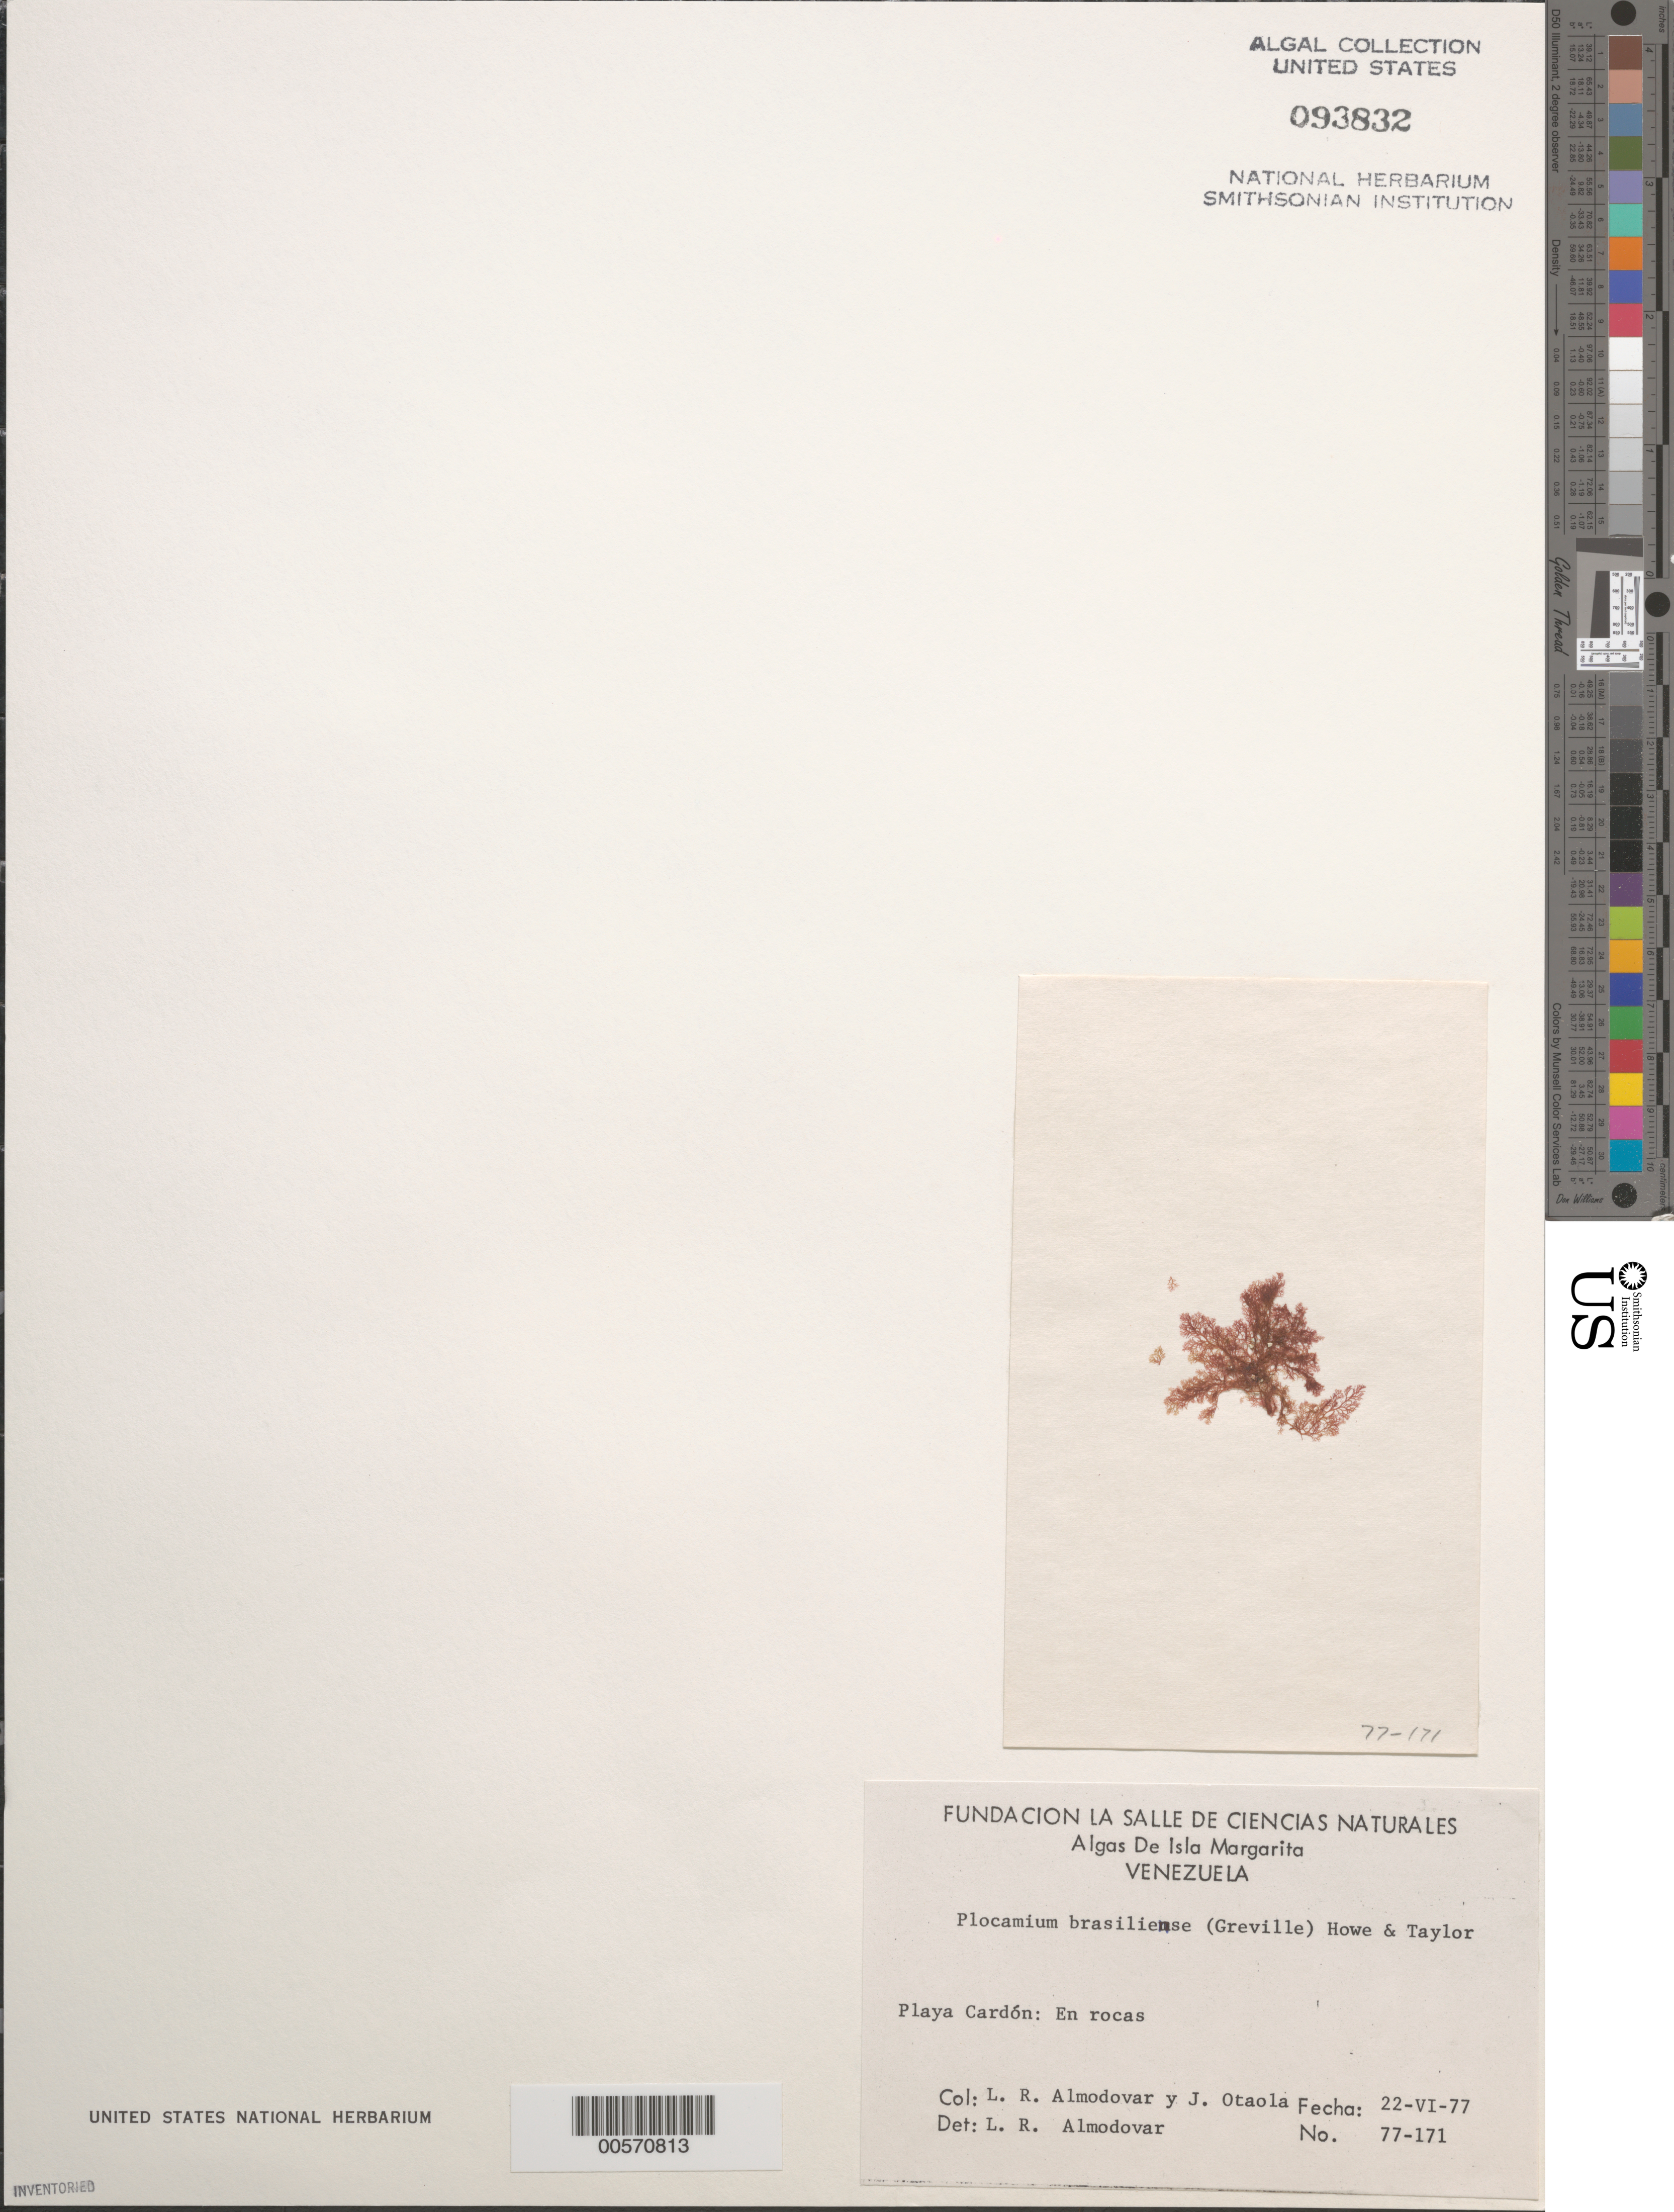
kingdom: Plantae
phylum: Rhodophyta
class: Florideophyceae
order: Plocamiales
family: Plocamiaceae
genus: Plocamium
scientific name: Plocamium brasiliense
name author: (Grev. in Saint-Hilaire) M. Howe & W.R. Taylor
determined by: Almodovar, L. R.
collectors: L. Almodovar & J. Otaola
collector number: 77-171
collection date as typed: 22 Jun 1977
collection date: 1977-06-22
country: Venezuela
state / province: Nueva Esparta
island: Margarita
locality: Playa Cardon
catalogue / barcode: US 93832